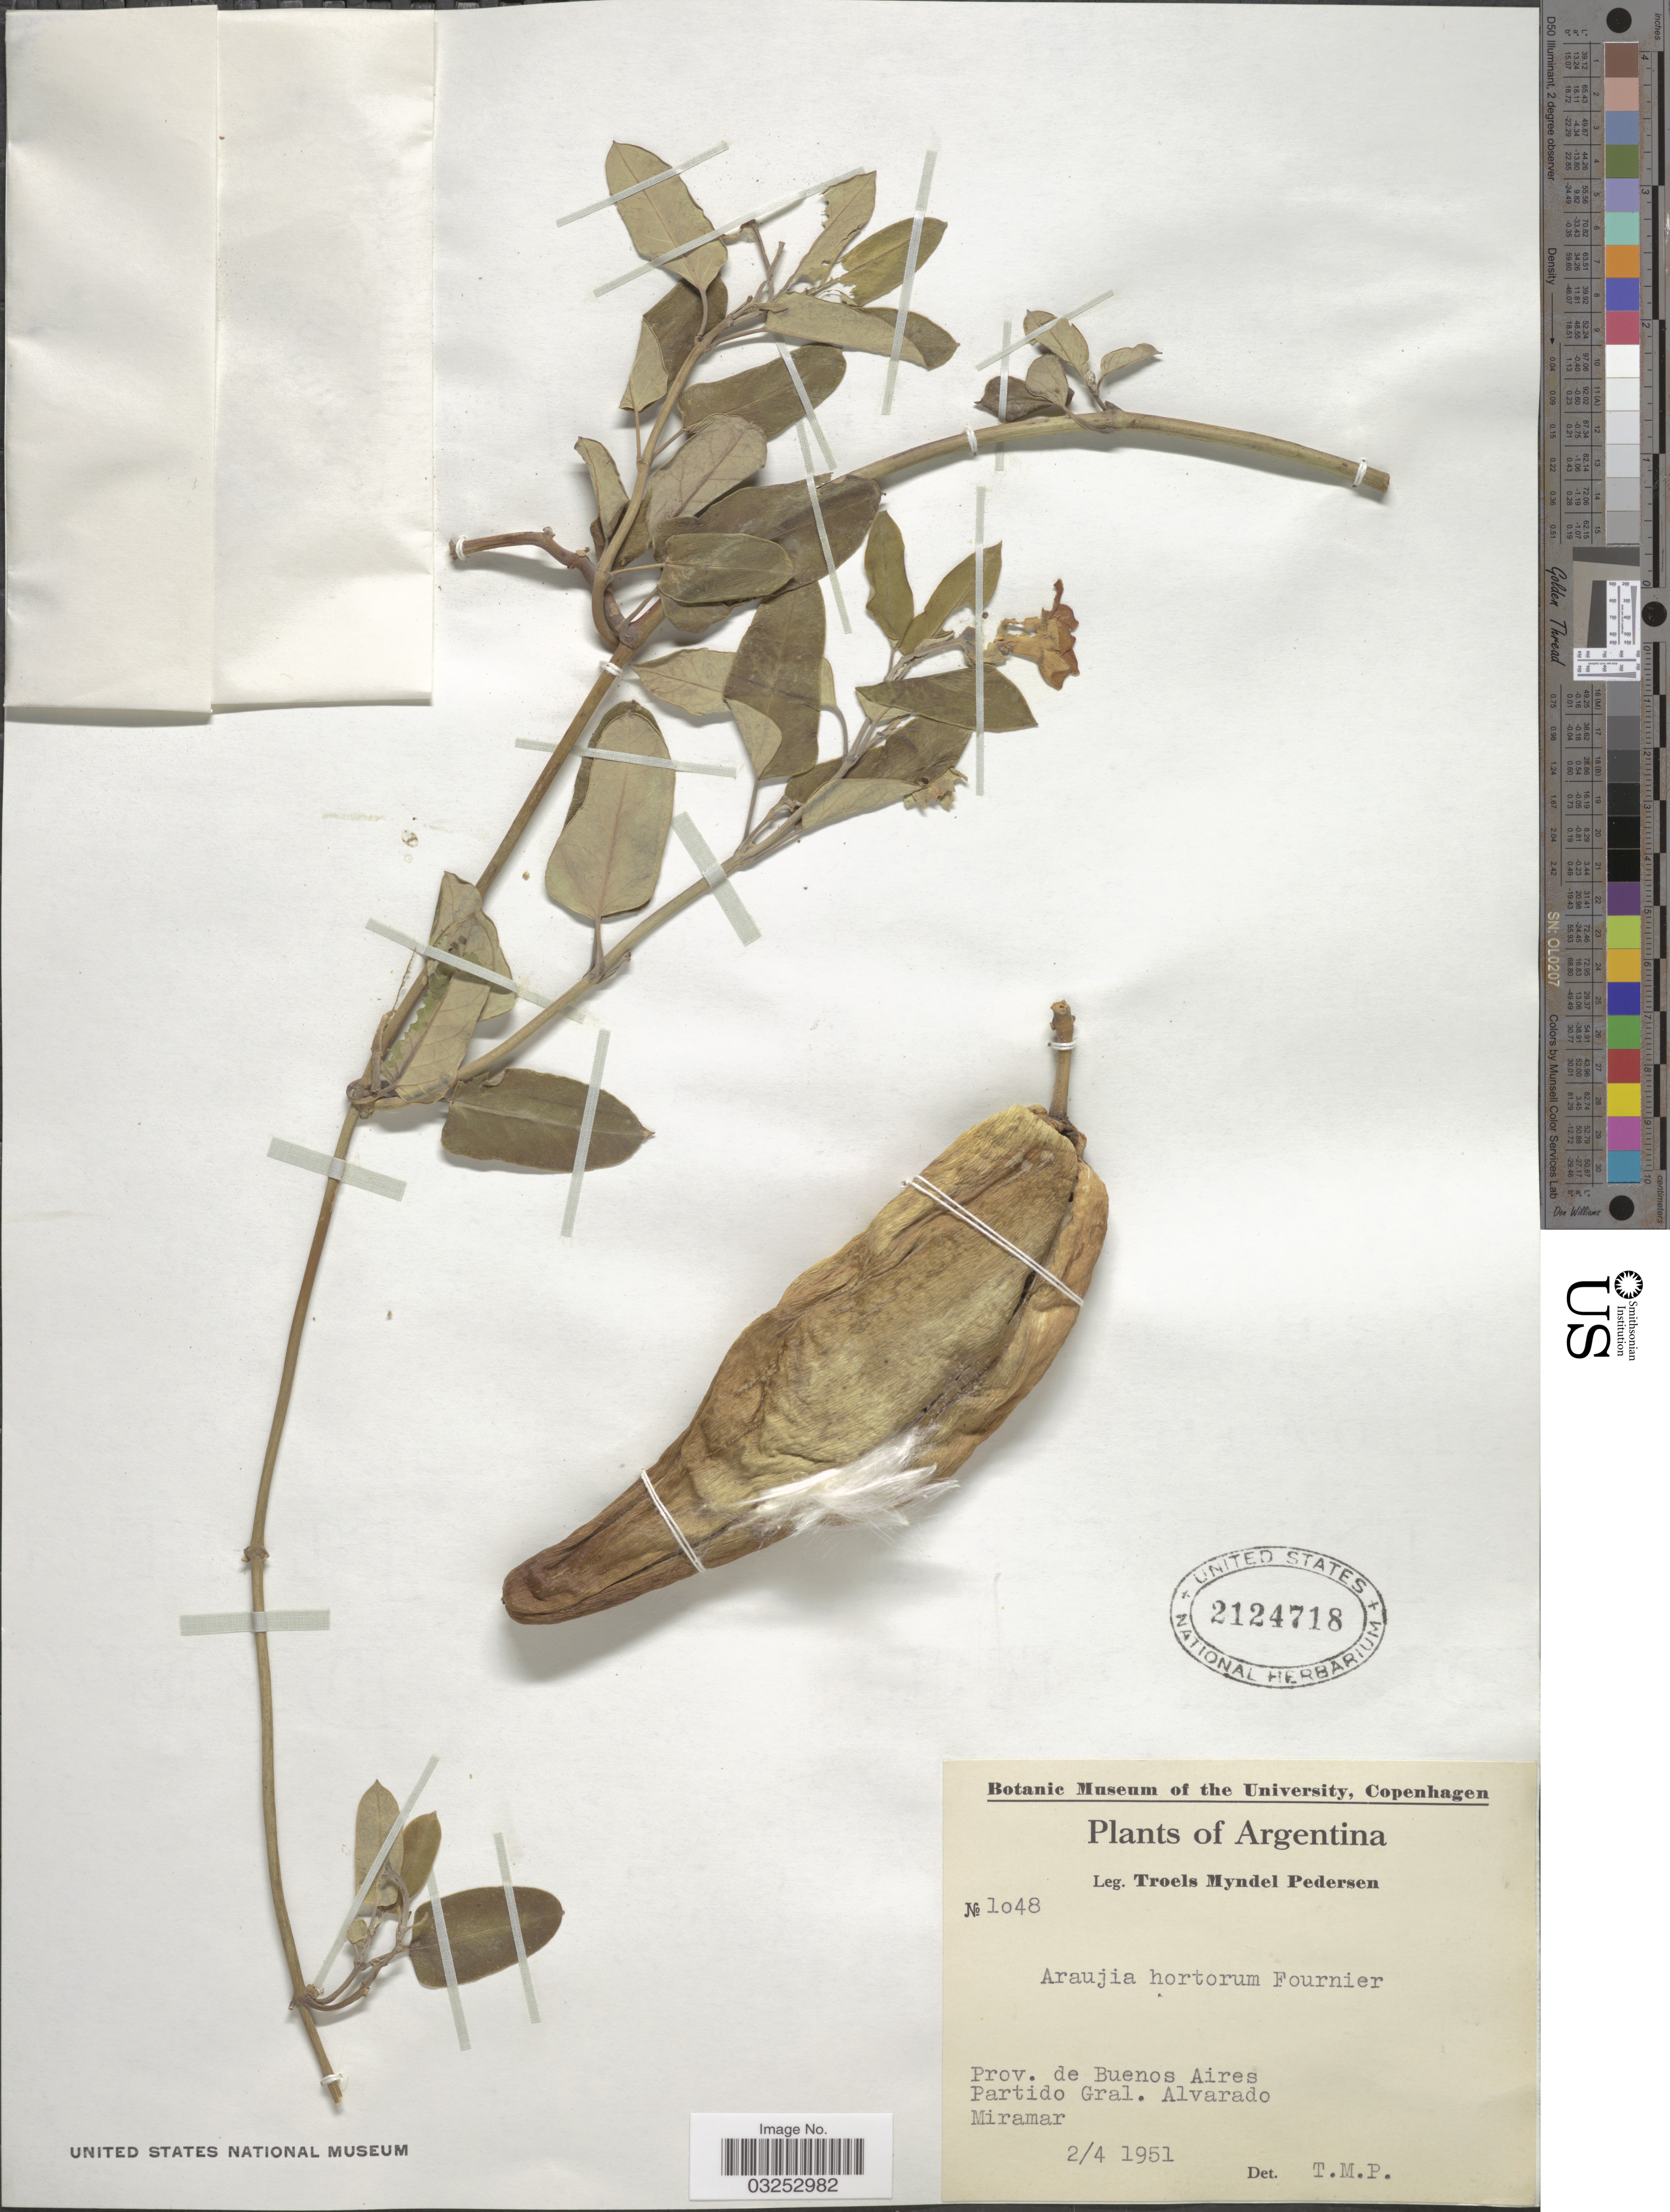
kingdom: Plantae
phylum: Tracheophyta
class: Magnoliopsida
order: Gentianales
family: Apocynaceae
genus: Araujia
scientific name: Araujia hortorum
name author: E. Fourn.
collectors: T. Pederson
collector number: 1048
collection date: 1951-04-02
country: Argentina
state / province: Buenos Aires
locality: Prov. de Buenos Aires, Partido Gral, Alvarado, Miramar.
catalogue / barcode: US 2124718